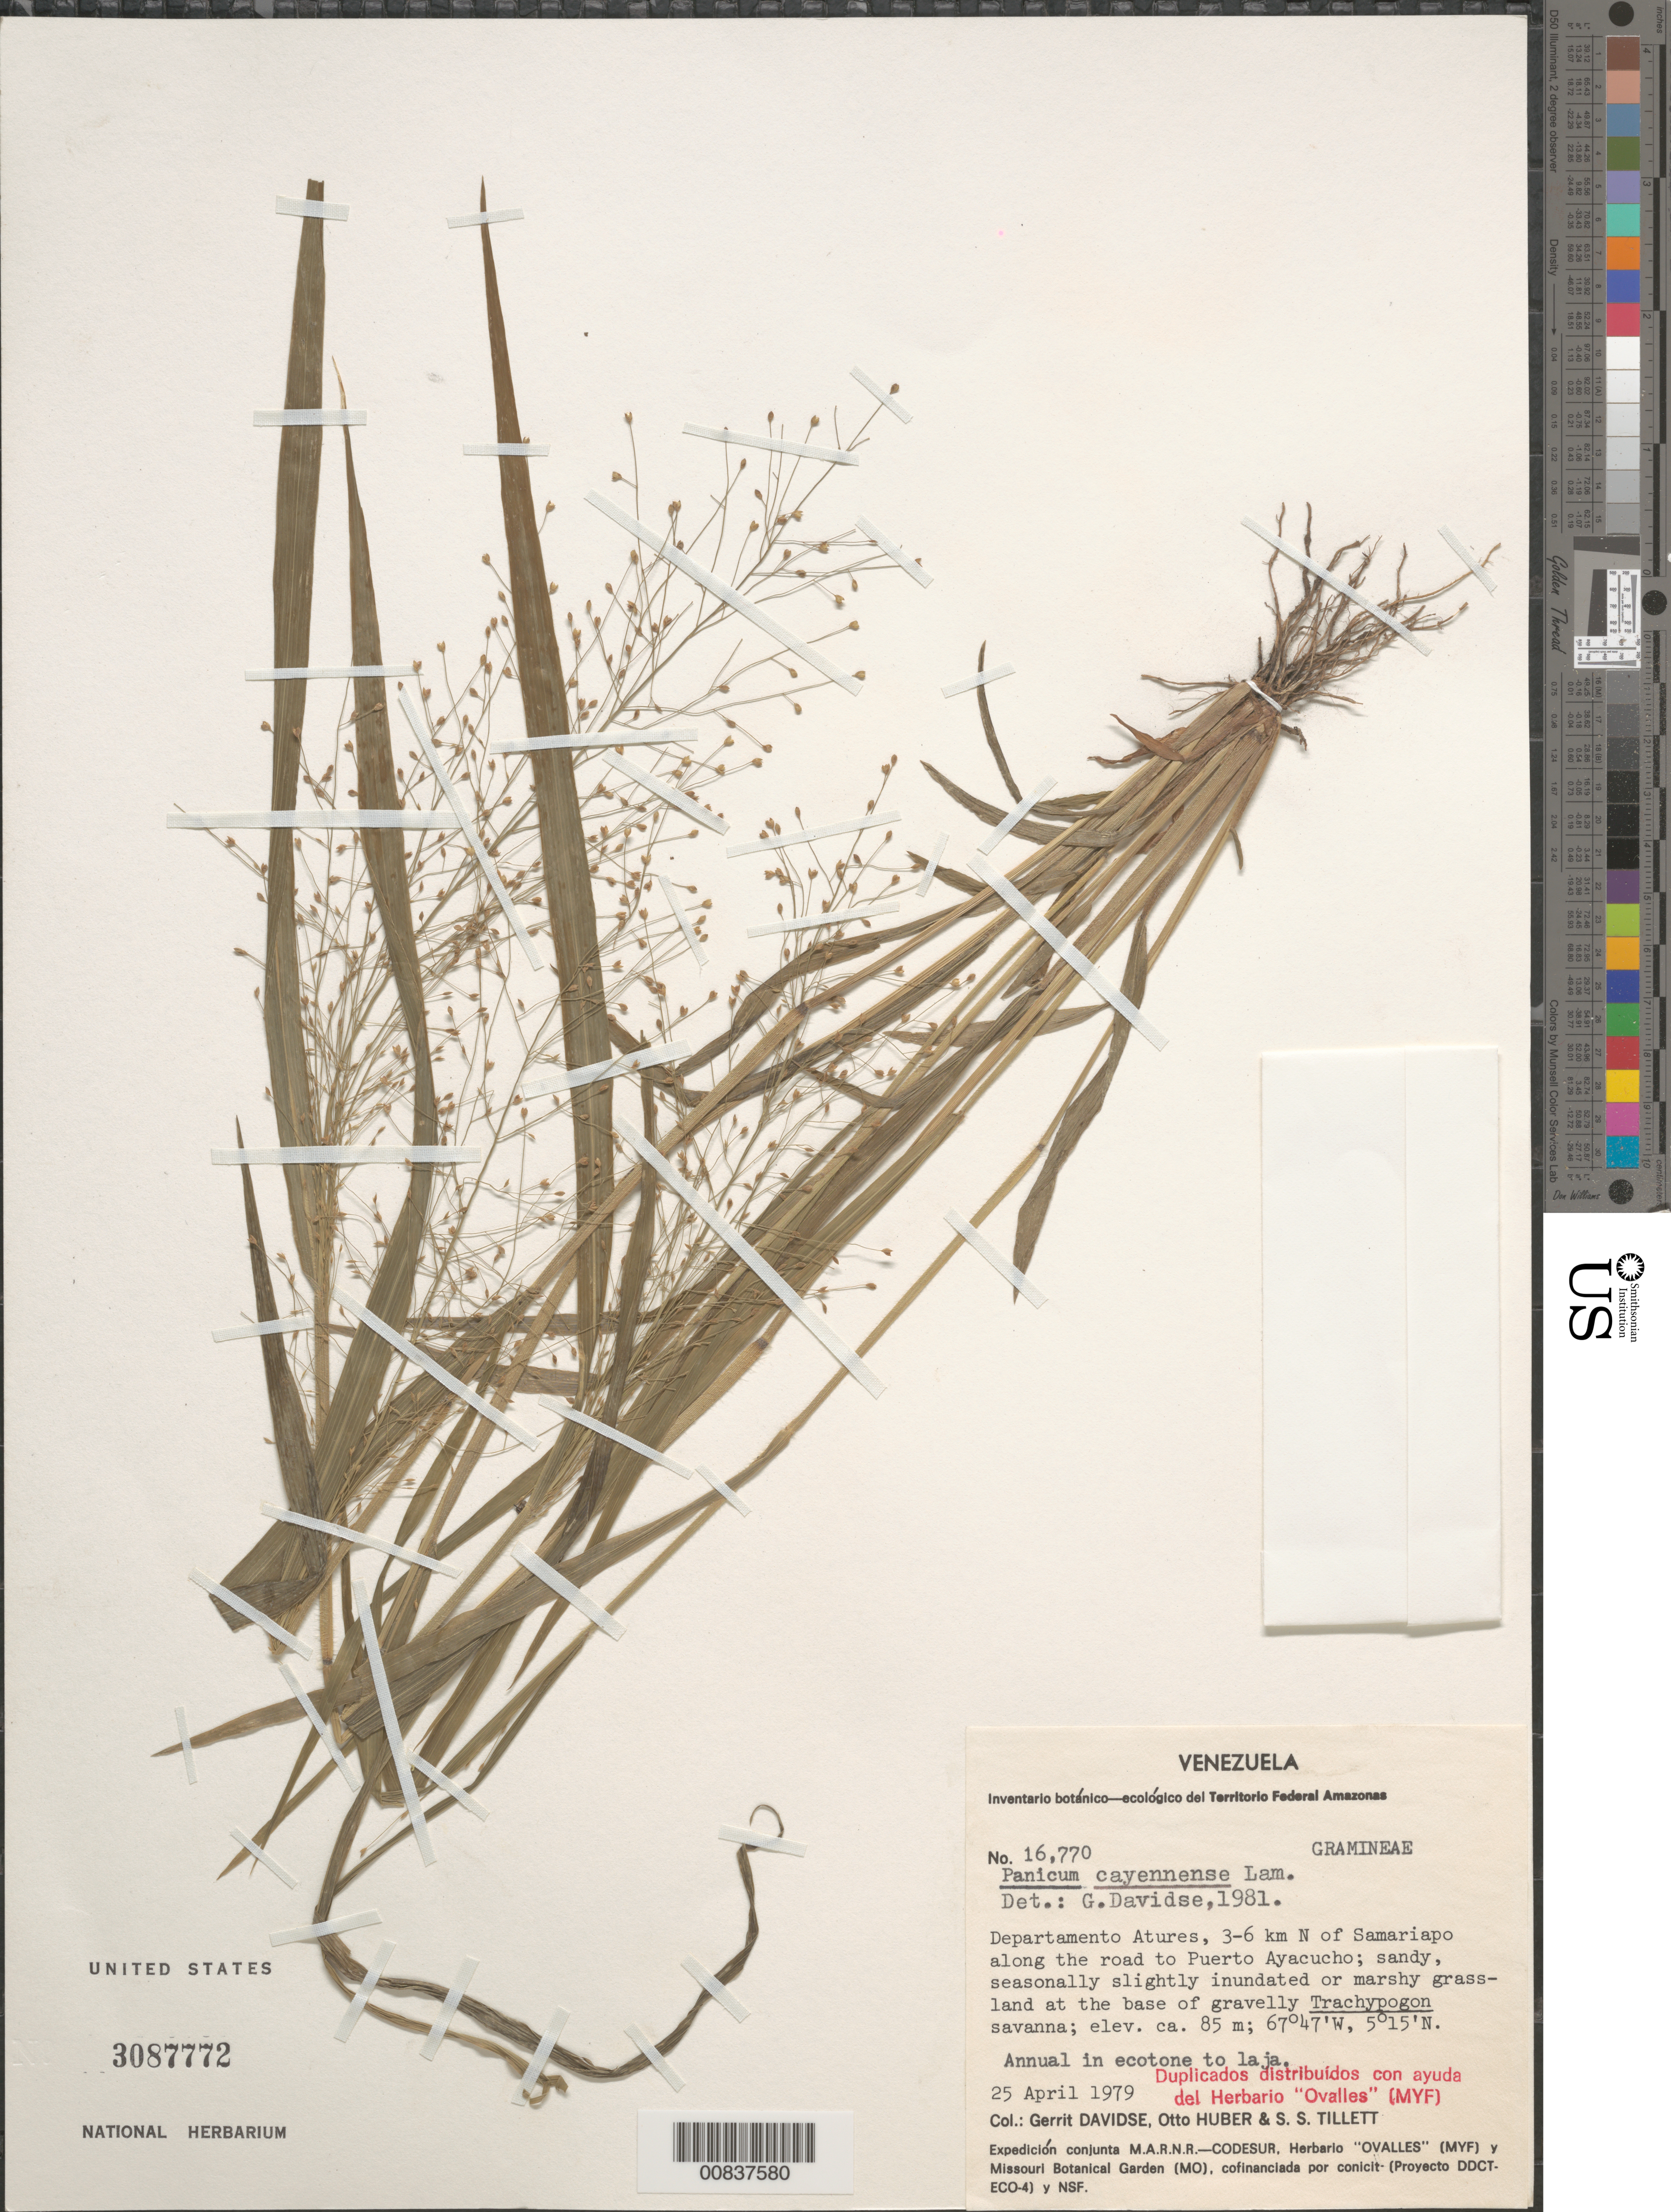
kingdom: Plantae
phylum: Tracheophyta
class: Liliopsida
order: Poales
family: Poaceae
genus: Panicum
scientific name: Panicum cayennense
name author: Lam.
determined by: Davidse, Gerrit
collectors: G. Davidse, O. Huber & S. S. Tillett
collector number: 16770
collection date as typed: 25-Apr-79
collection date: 1979-04-25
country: Venezuela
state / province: Amazonas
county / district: Atures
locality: Samariapo, 3-6 km N of toward Puerto Ayacucho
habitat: Sandy, seasonally slightly inundated or marshy grassland at base of gravelly Trachypogon savanna; in ecotone to laja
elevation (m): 85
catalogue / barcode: US 3087772